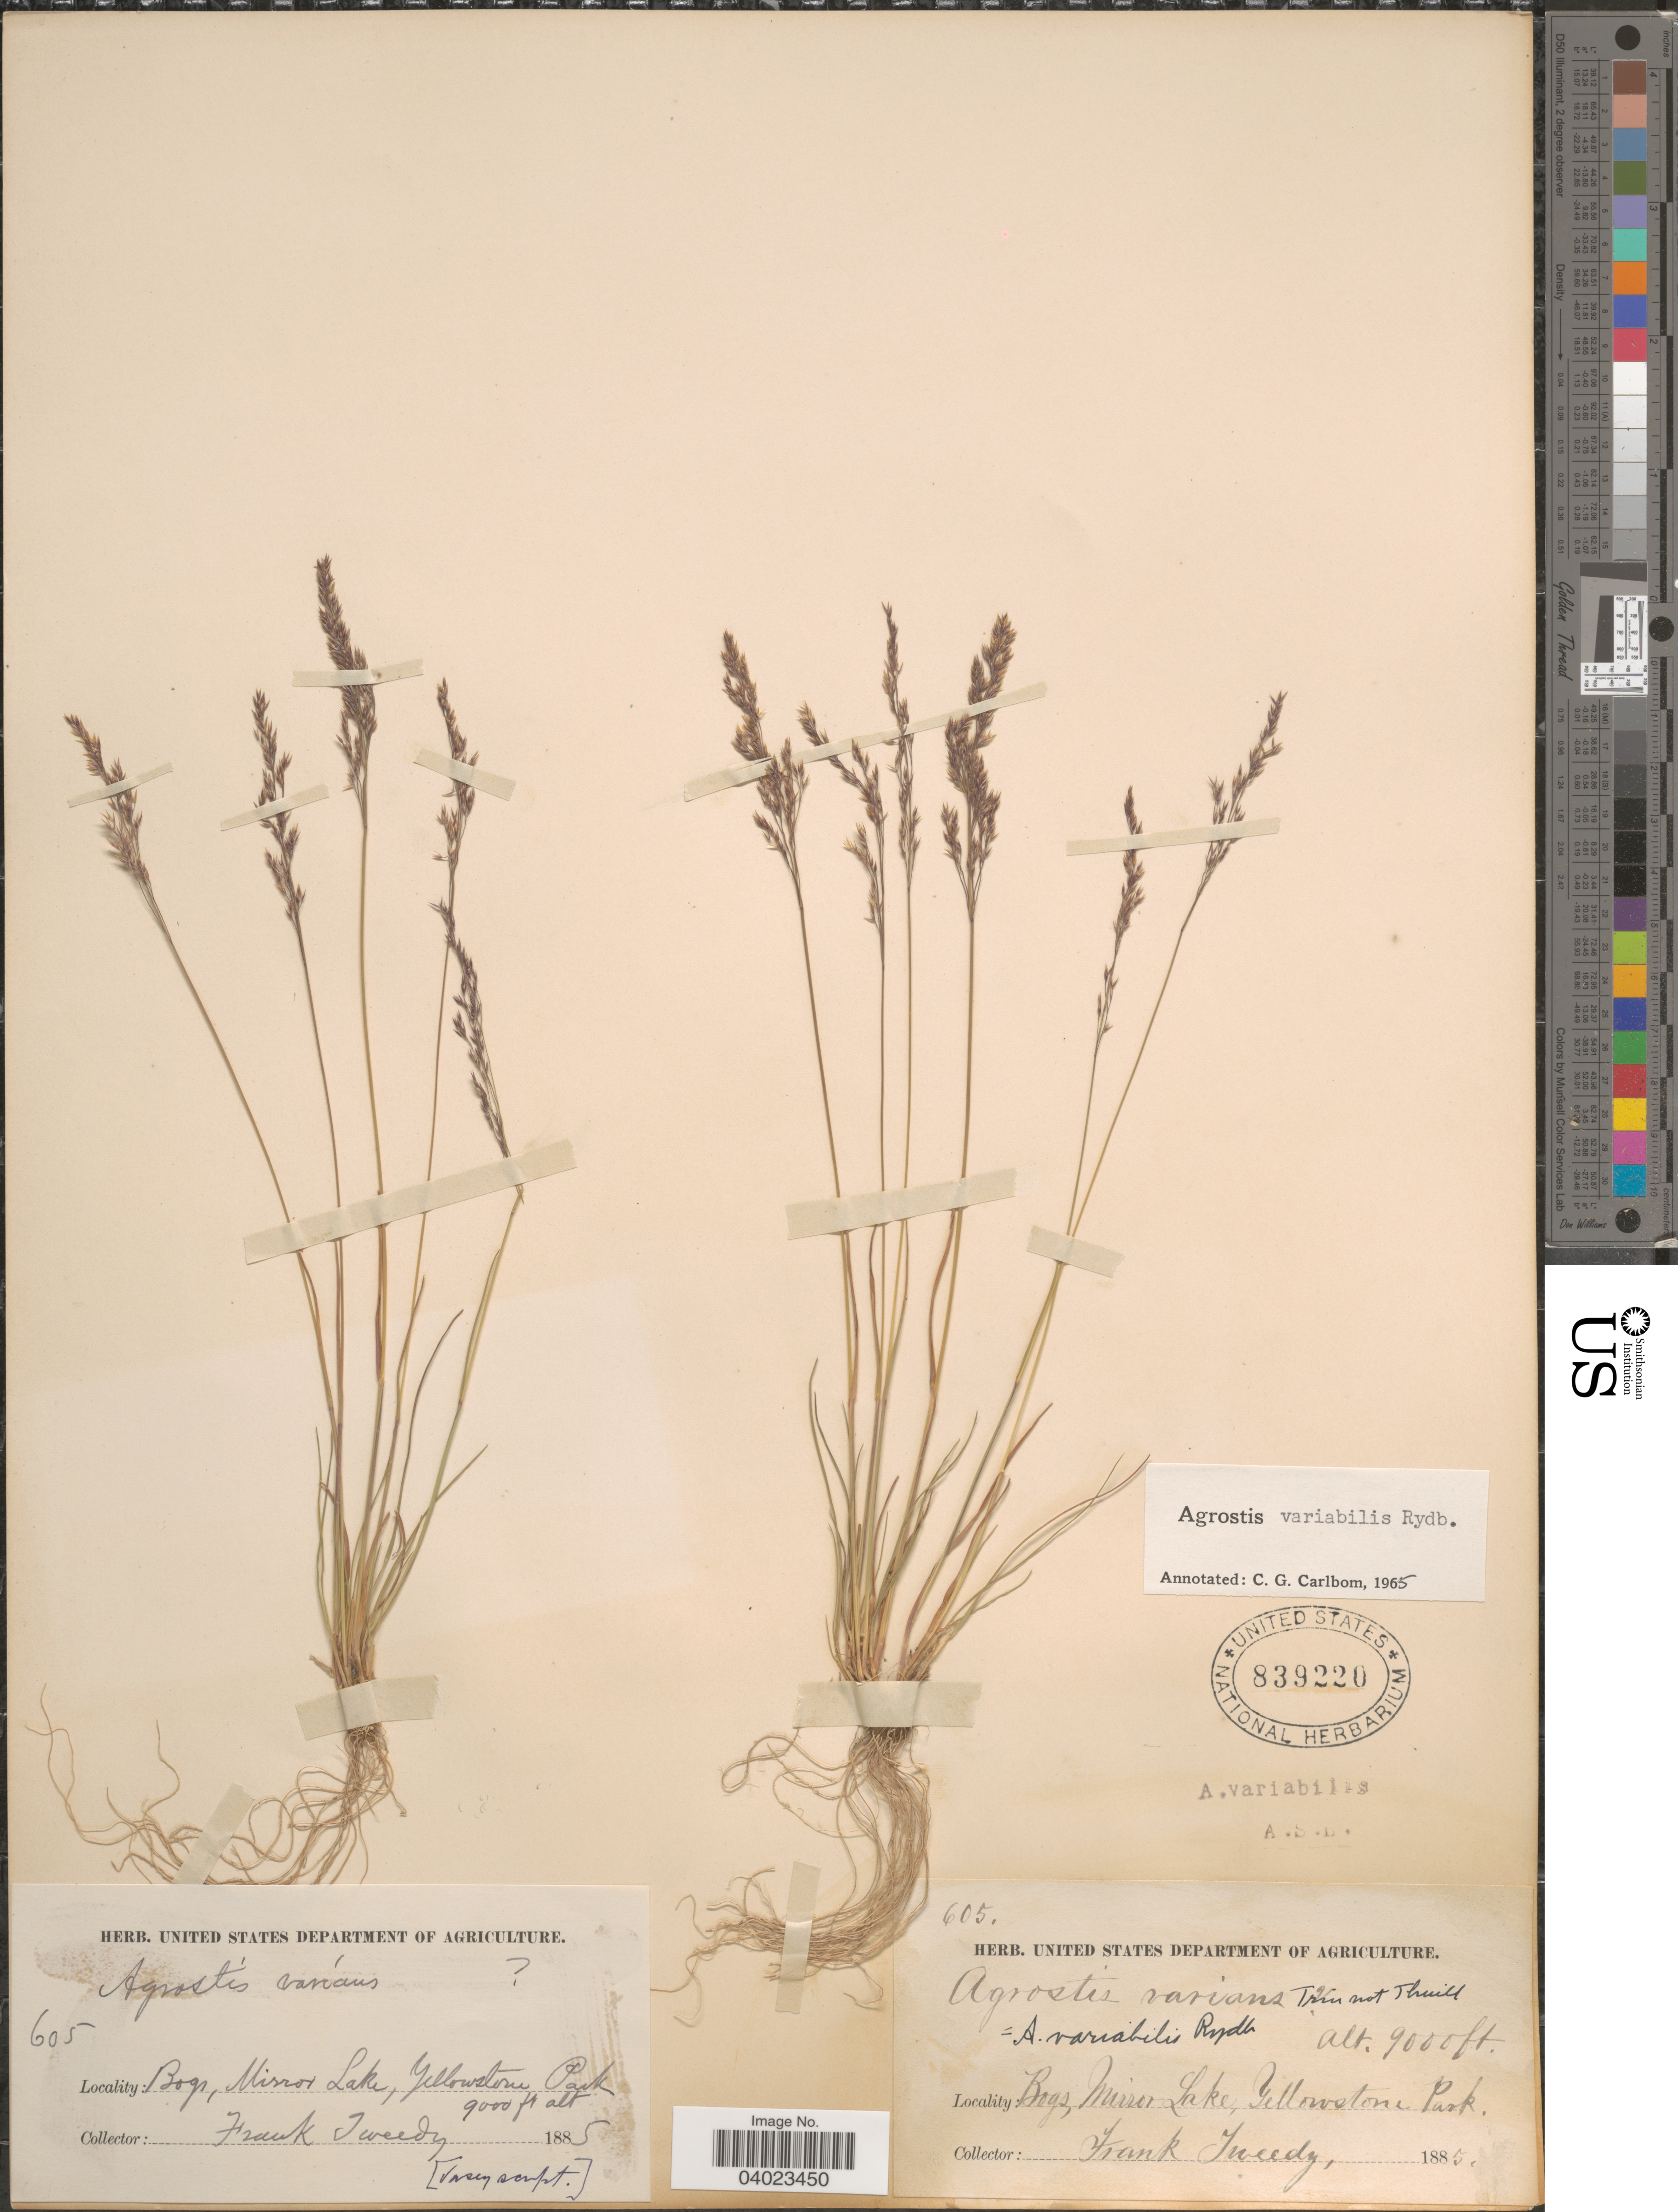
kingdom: Plantae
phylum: Tracheophyta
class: Liliopsida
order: Poales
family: Poaceae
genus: Agrostis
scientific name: Agrostis variabilis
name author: Rydb.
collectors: F. Tweedy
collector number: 605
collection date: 1885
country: United States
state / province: Wyoming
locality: Bogs, Mirror Lake, Yellowstone Park.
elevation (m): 2743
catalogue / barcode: US 839220